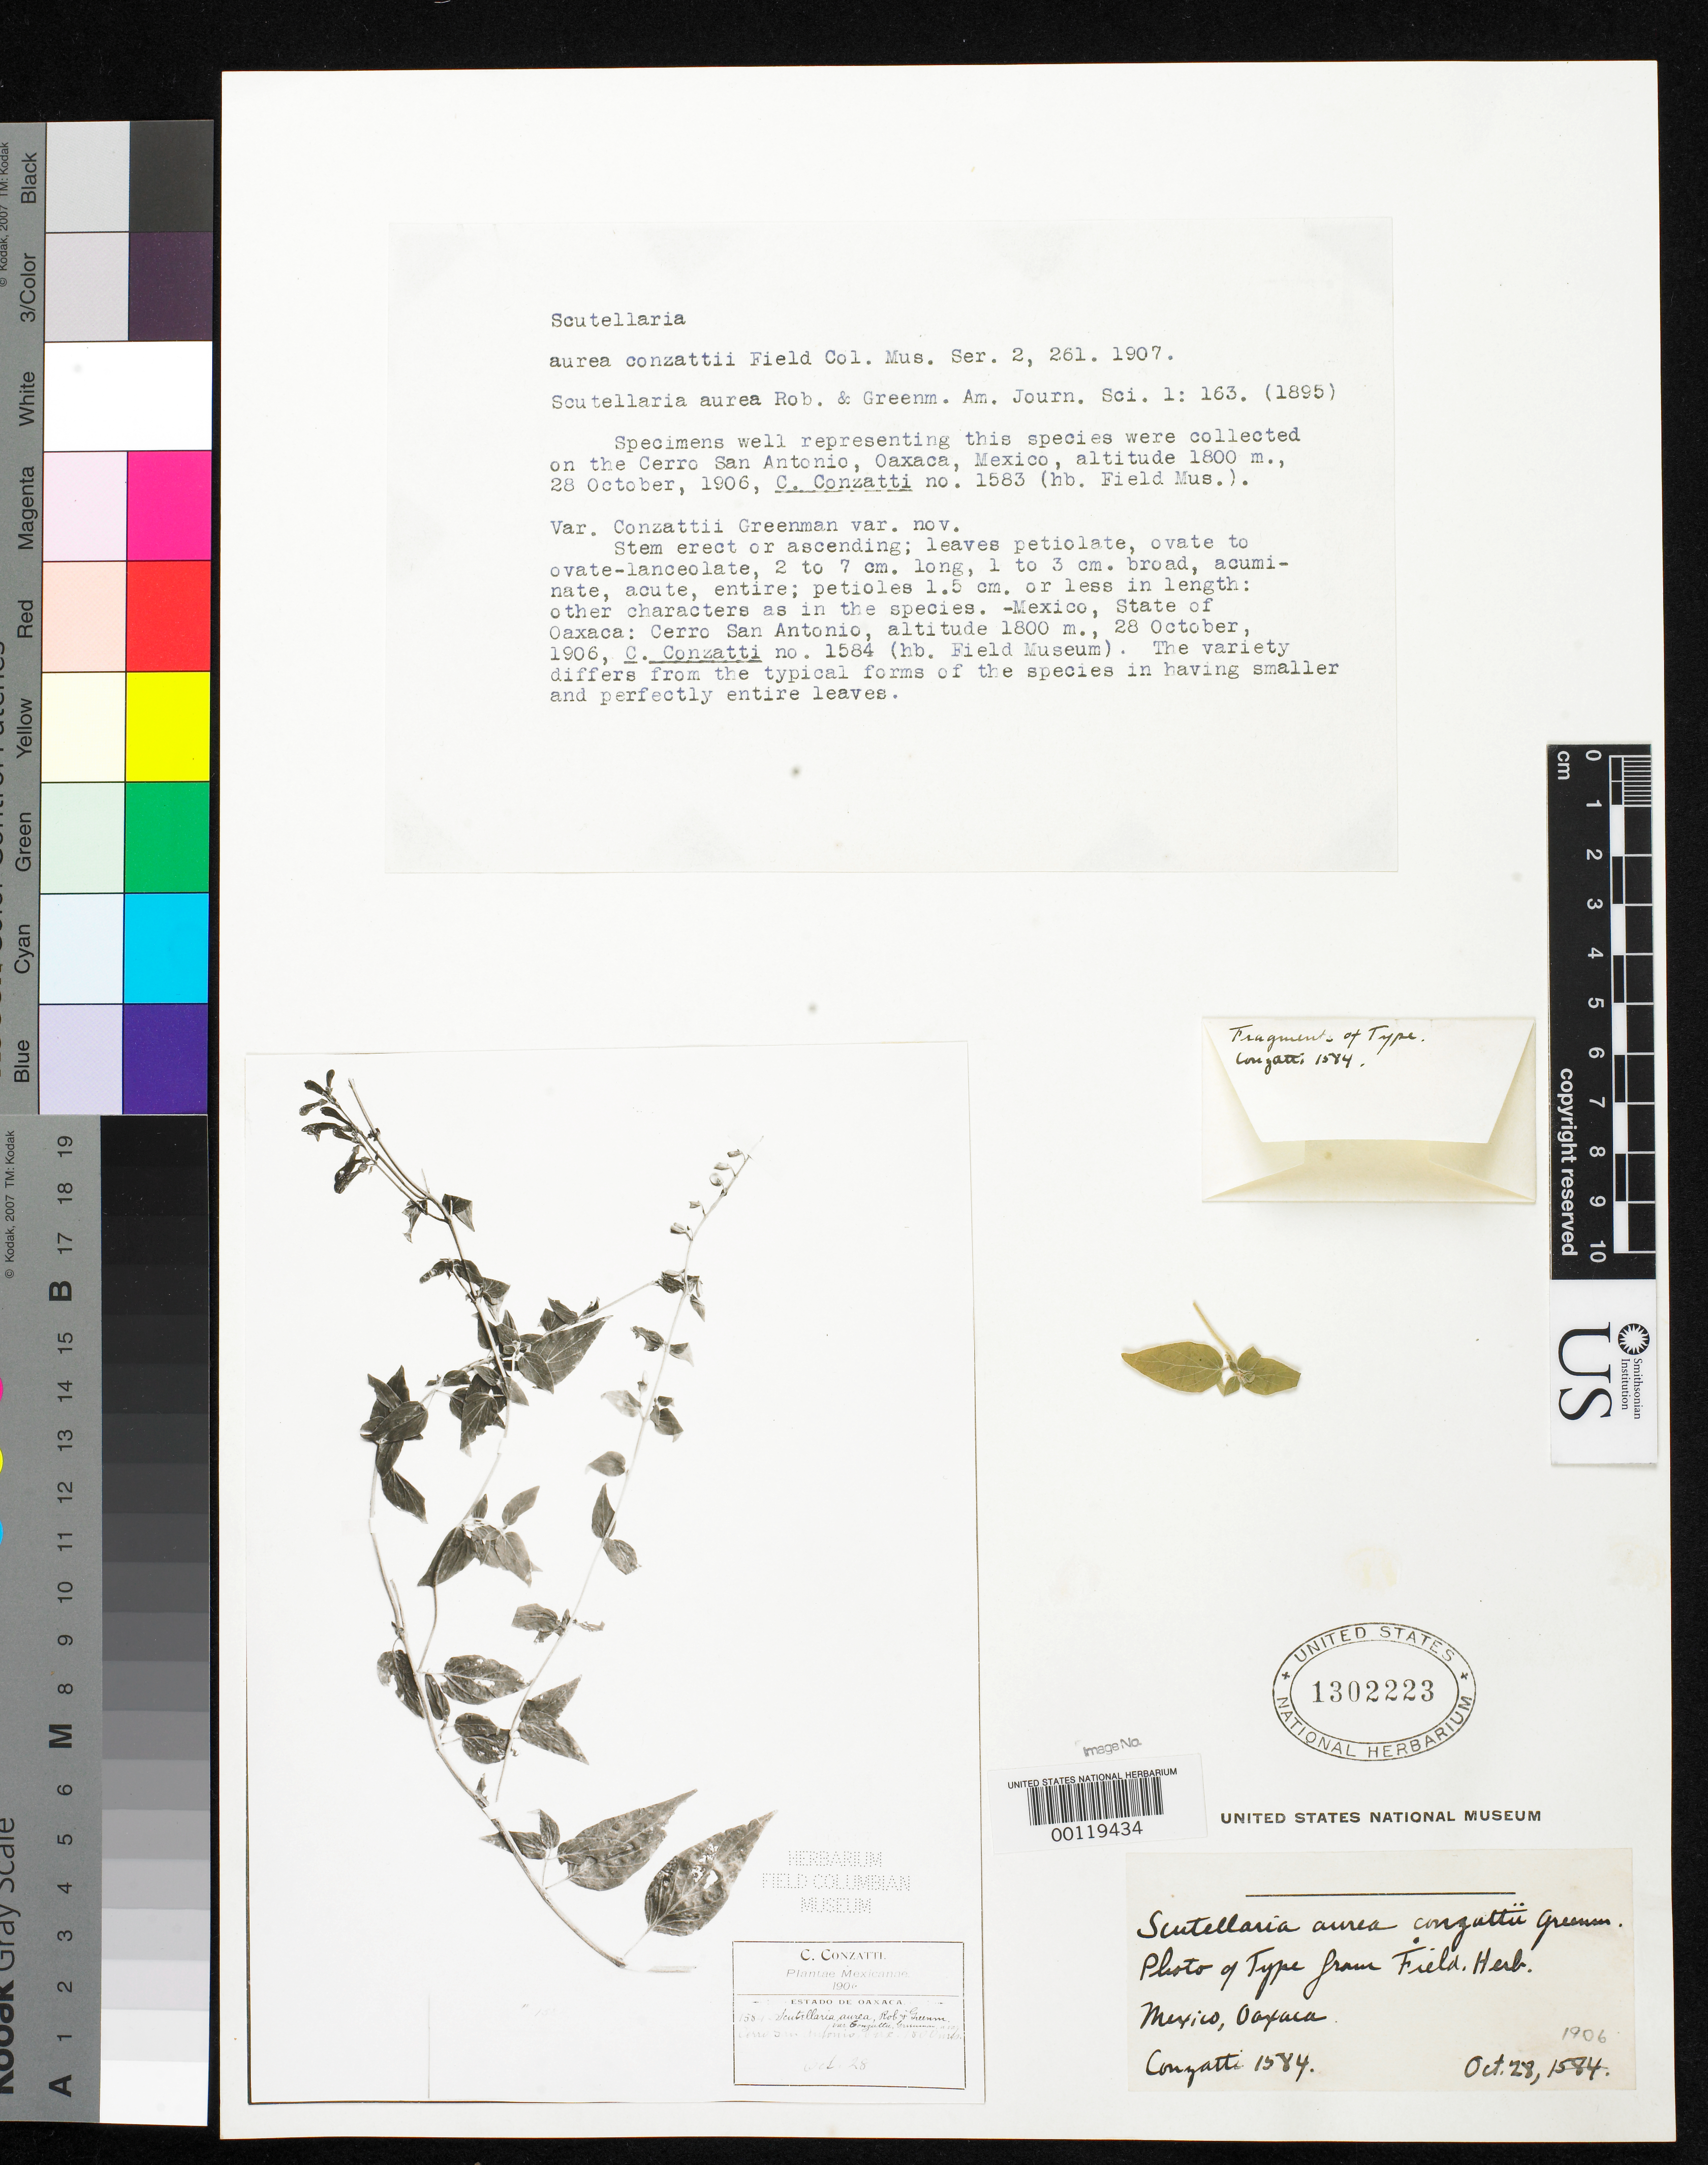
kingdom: Plantae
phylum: Tracheophyta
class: Magnoliopsida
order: Lamiales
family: Lamiaceae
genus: Scutellaria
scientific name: Scutellaria aurea var. conzattii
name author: Greenm.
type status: Isotype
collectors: C. Conzatti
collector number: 1584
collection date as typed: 28 Oct 1906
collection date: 1906-10-28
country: Mexico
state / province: Oaxaca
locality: Cerro San Antonio.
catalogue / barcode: US 1302223